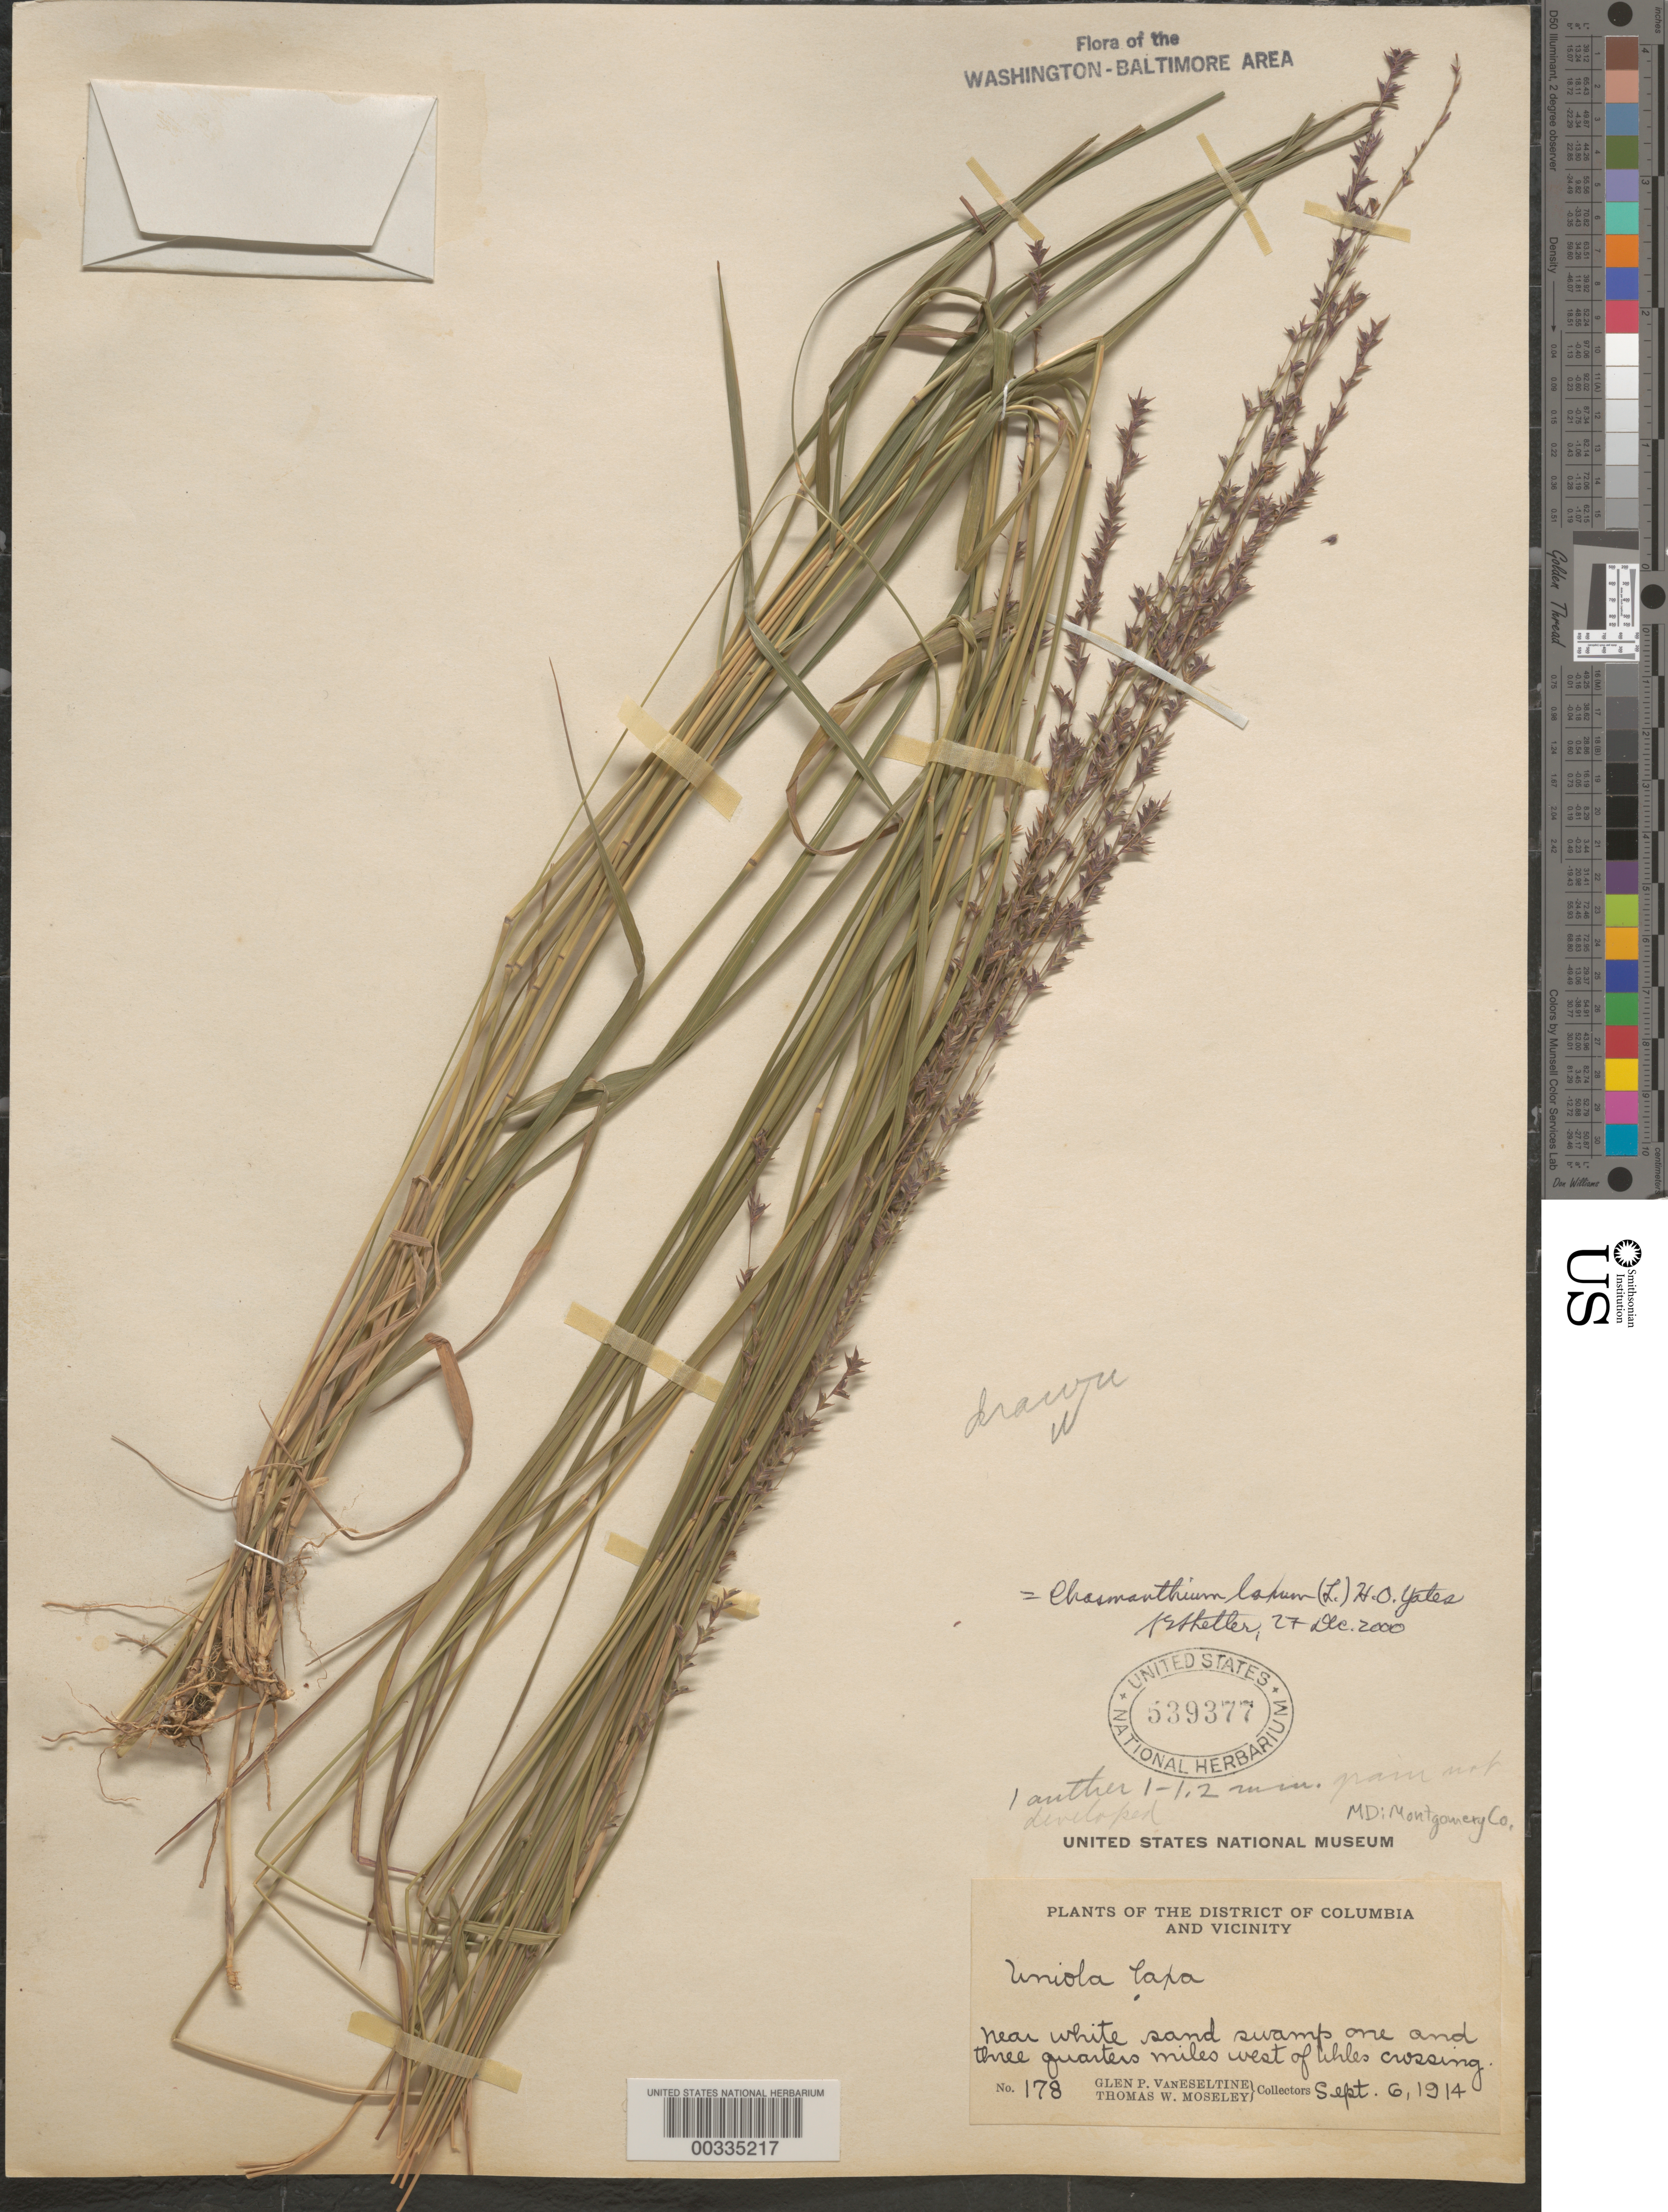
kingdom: Plantae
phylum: Tracheophyta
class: Liliopsida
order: Poales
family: Poaceae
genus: Chasmanthium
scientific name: Chasmanthium laxum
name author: (L.) H.O. Yates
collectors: G. P. Van Eseltine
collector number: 178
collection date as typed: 06 Sep 1914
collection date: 1914-09-06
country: United States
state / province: District of Columbia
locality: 1 3/4 mi. west of Uhles Crossing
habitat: Near white sand swamp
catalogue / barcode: US 539377